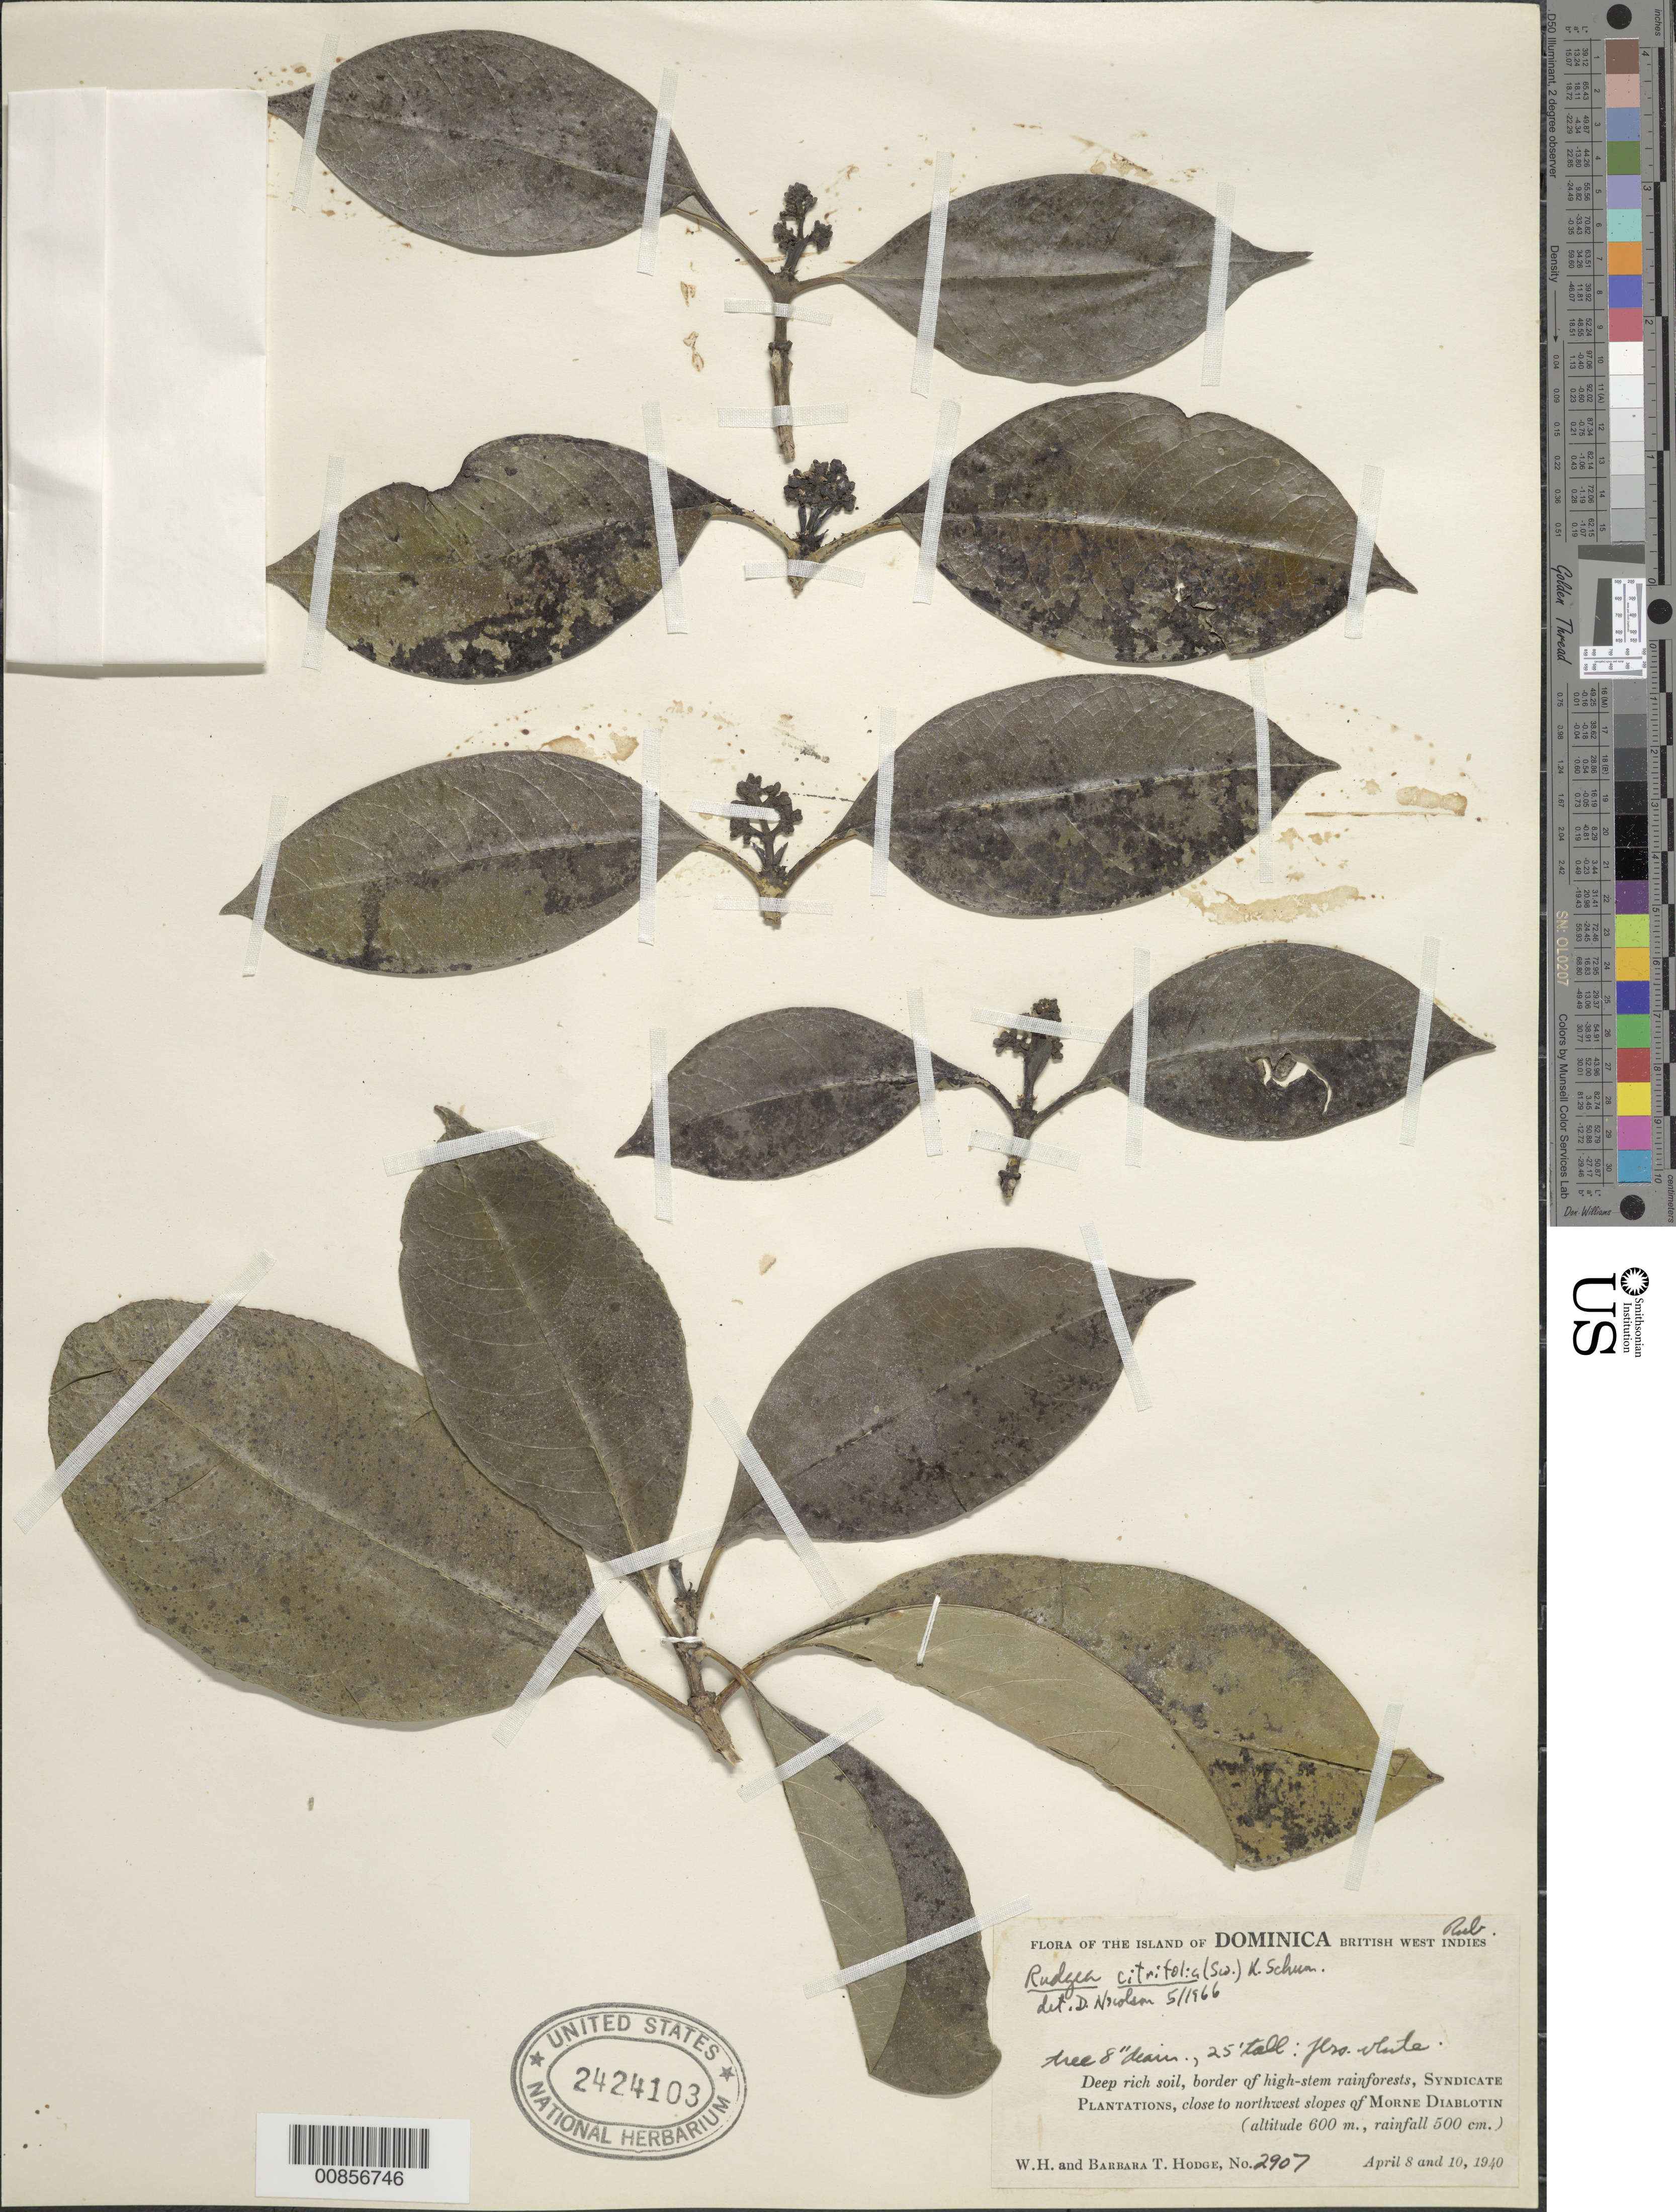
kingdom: Plantae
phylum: Tracheophyta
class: Magnoliopsida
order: Gentianales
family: Rubiaceae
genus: Rudgea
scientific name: Rudgea citrifolia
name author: (Sw.) K. Schum.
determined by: Nicolson, Dan H.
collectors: W. Hodge & B. Hodge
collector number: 2907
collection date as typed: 08 Apr 1940 to 10 Apr 1940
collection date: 1940-04-08/1940-04-10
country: Dominica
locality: Syndicate plantations, close to NW slopes of Morne Diablotin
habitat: Border of high-stem rainforests, on deep rich soil (rainfall 500 cm)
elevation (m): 600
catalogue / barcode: US 2424103